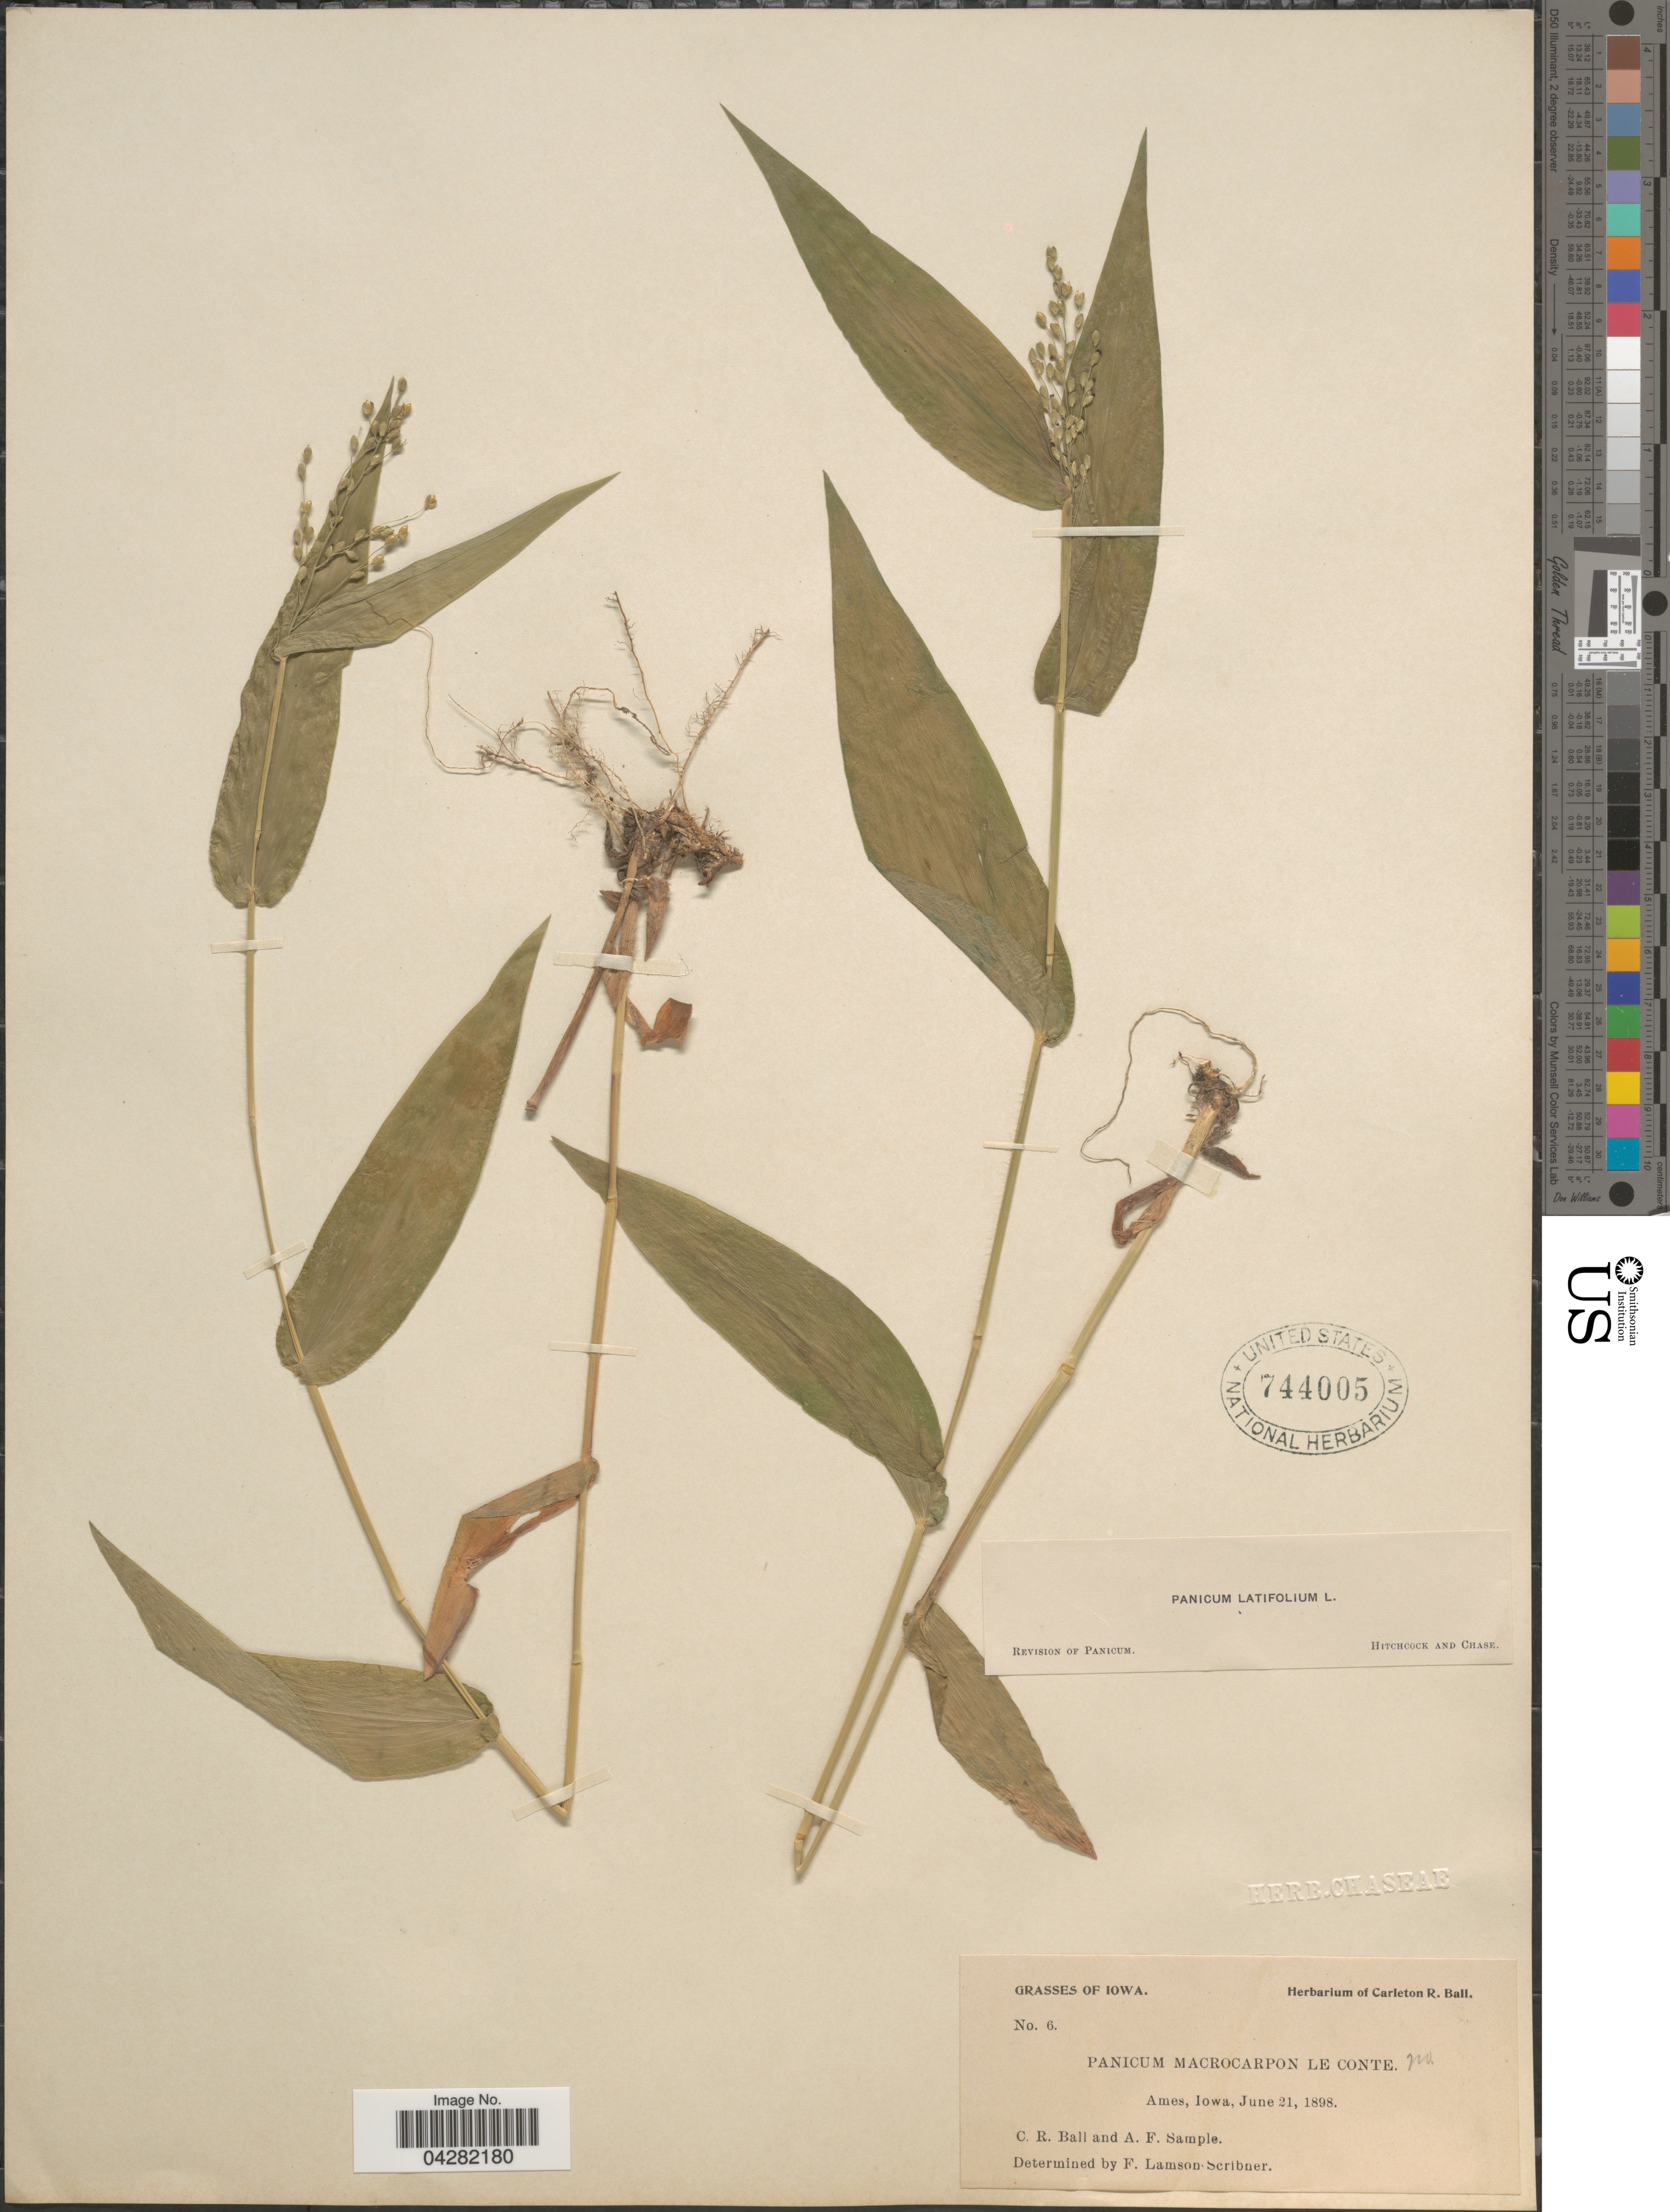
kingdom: Plantae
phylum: Tracheophyta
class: Liliopsida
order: Poales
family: Poaceae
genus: Dichanthelium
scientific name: Dichanthelium latifolium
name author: (L.) Harvill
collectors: C. R. Ball & A. Sample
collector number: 6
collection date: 1898-06-21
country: United States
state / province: Iowa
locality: Ames.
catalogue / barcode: US 744005